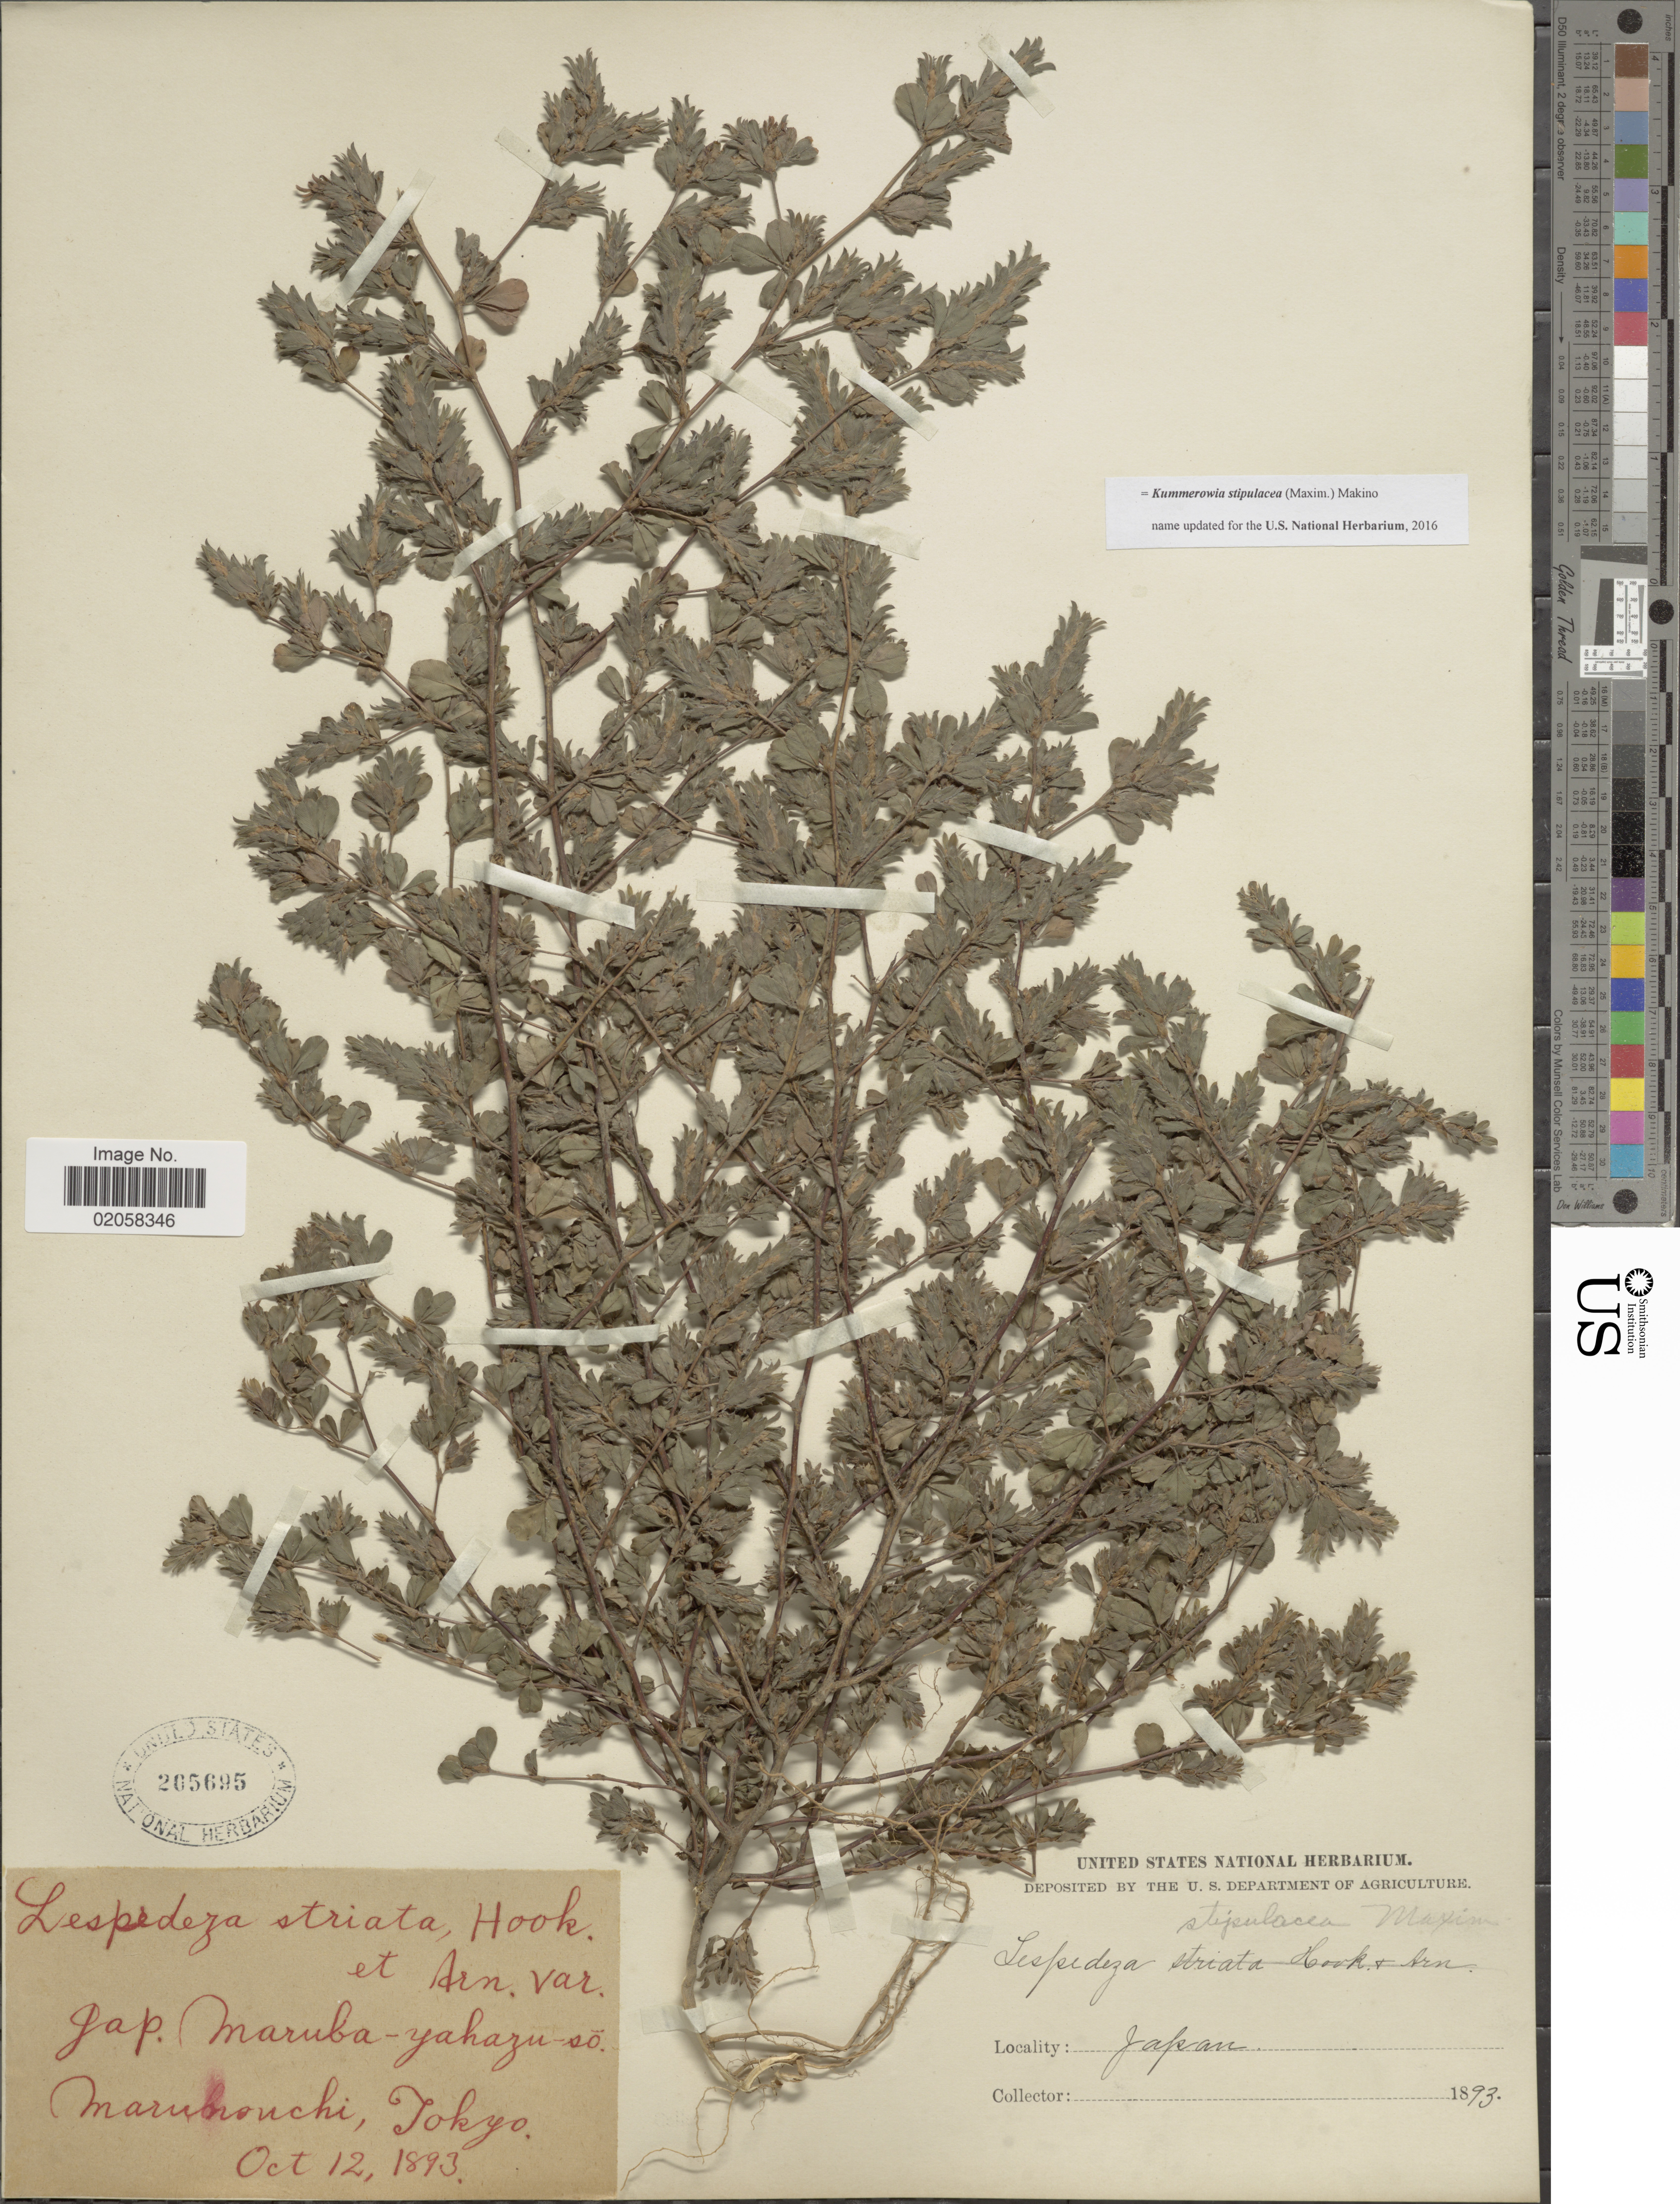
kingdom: Plantae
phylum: Tracheophyta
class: Magnoliopsida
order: Fabales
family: Fabaceae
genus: Kummerowia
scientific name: Kummerowia stipulacea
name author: (Maxim.) Makino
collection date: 1893-10-12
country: Japan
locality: Marunouchi.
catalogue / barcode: US 205695